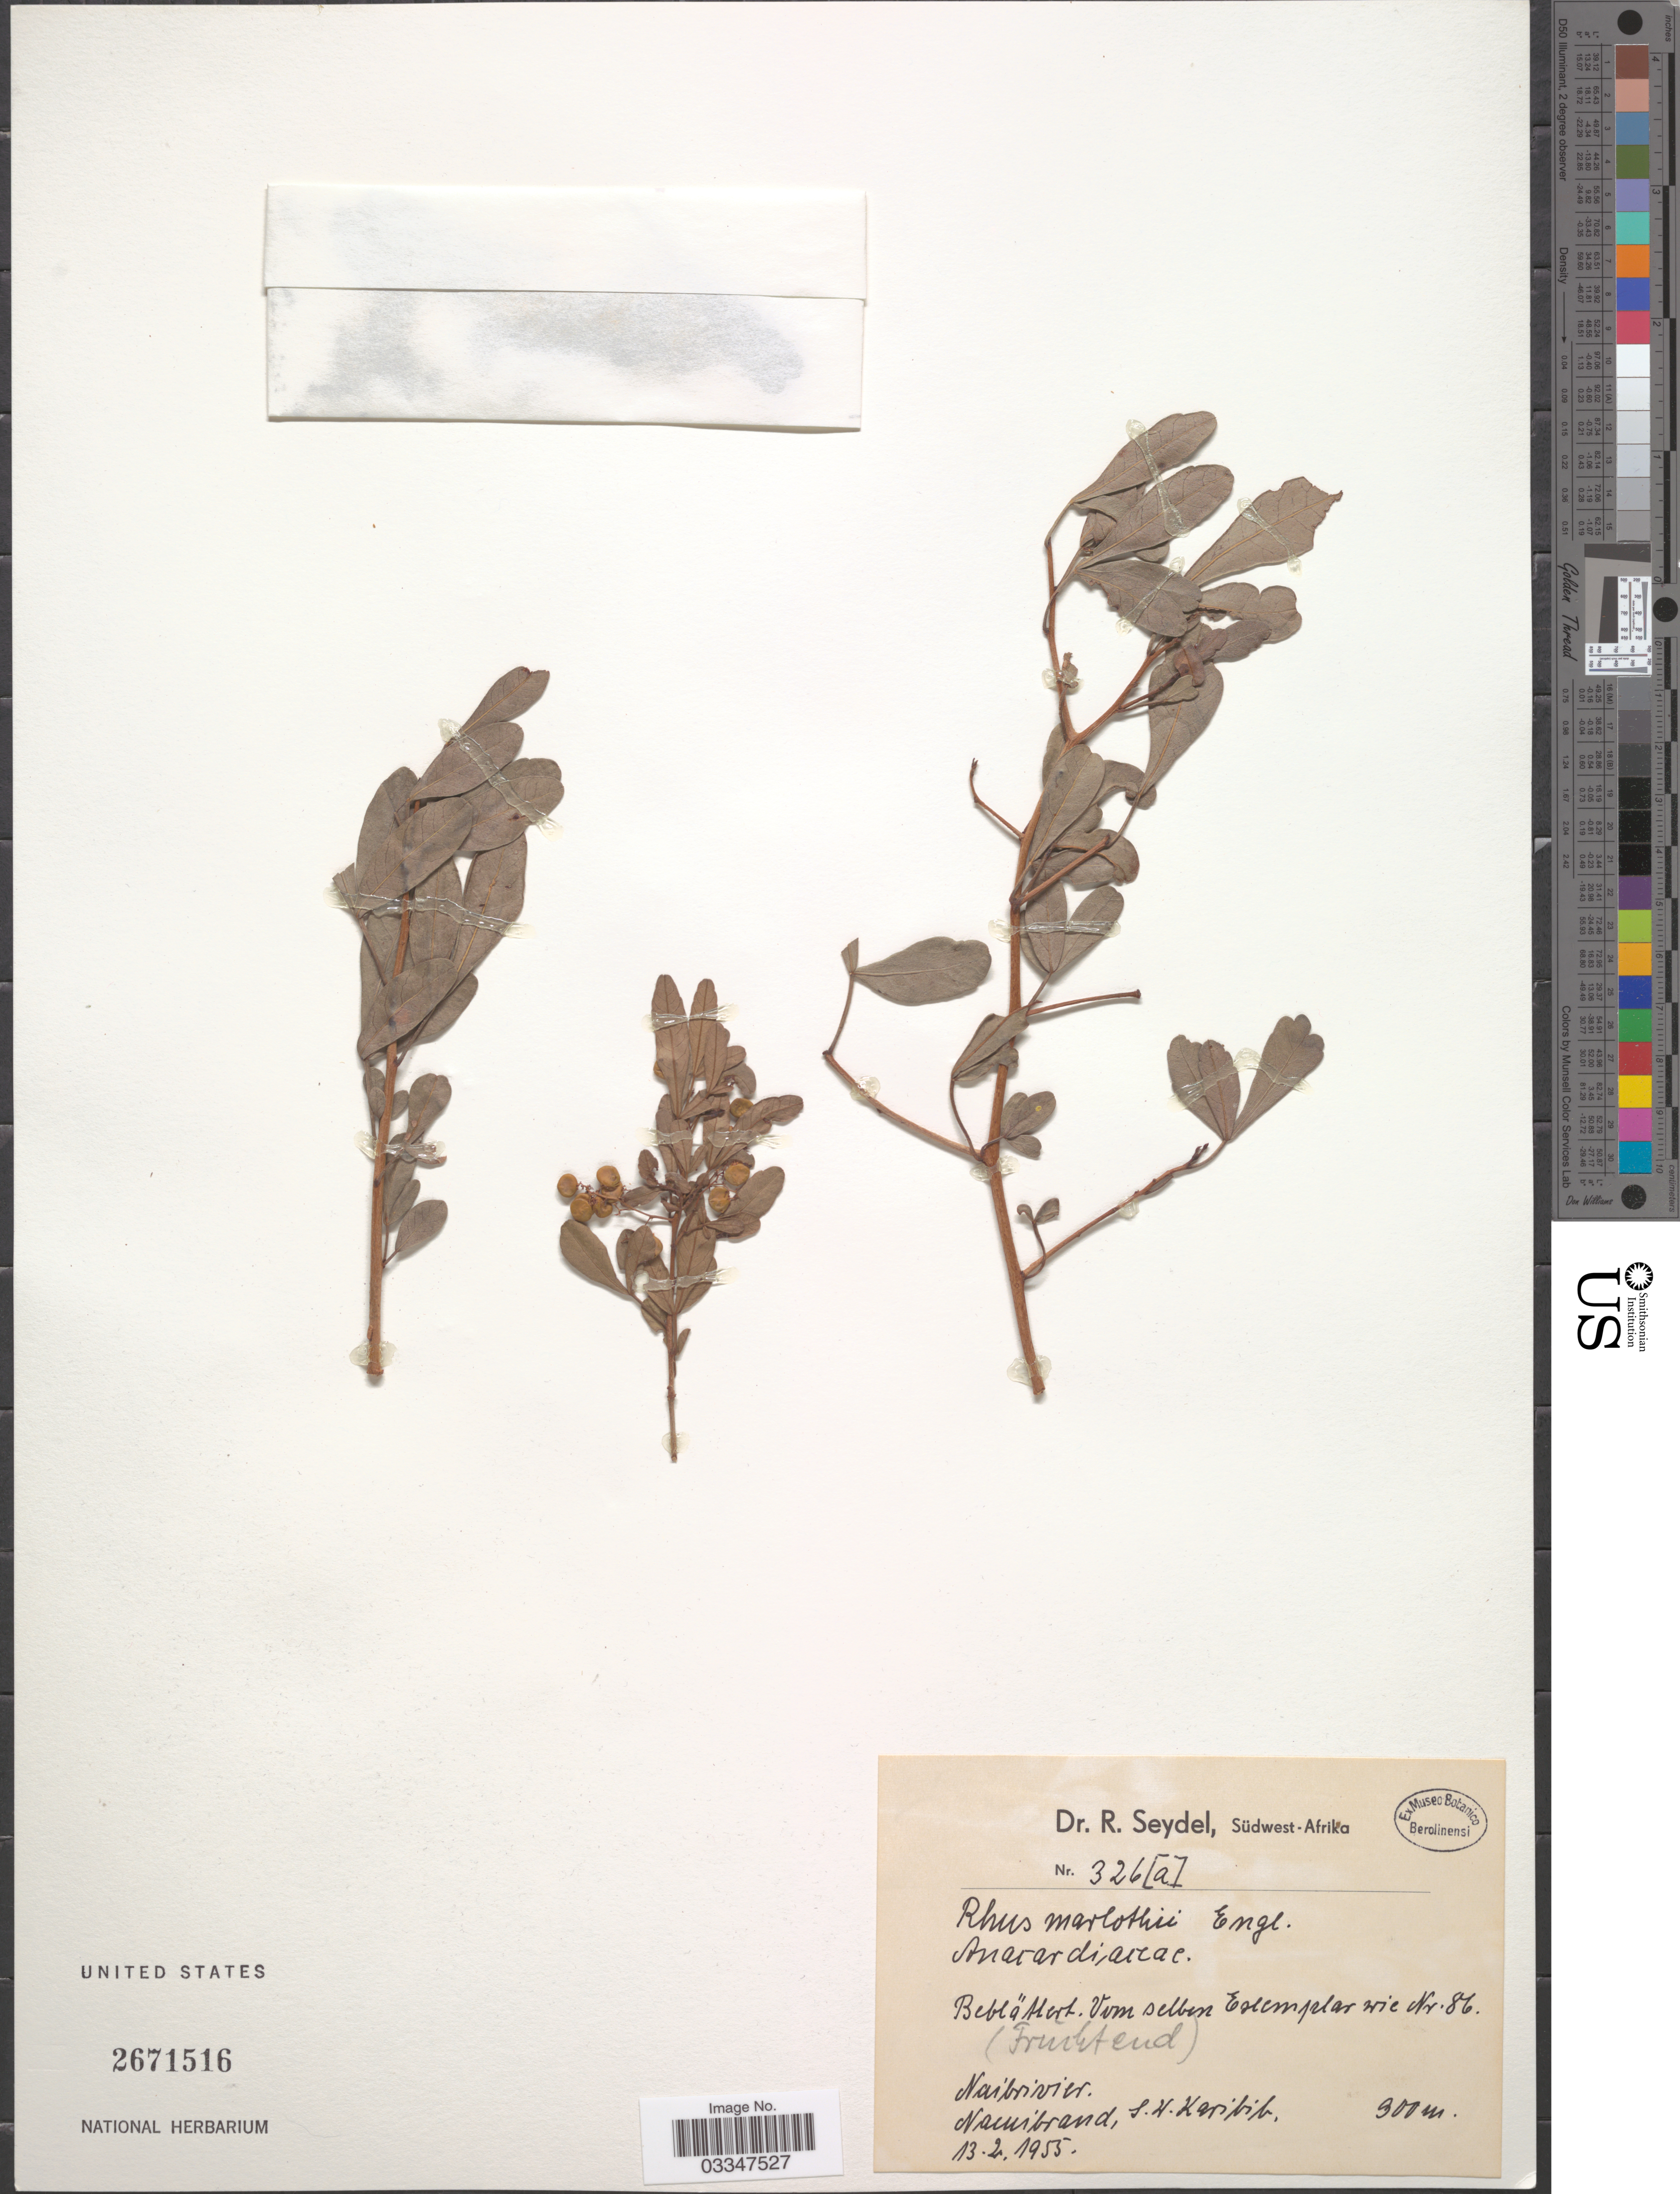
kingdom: Plantae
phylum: Tracheophyta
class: Magnoliopsida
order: Sapindales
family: Anacardiaceae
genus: Rhus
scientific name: Rhus marlothii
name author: Engl.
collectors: R. Seydel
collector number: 326 [a]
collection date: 1955-02-13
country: Namibia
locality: Südwest-Afrika. Naibrivier. Namibrand, S.W. Karibib.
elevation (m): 300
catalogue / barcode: US 2671516